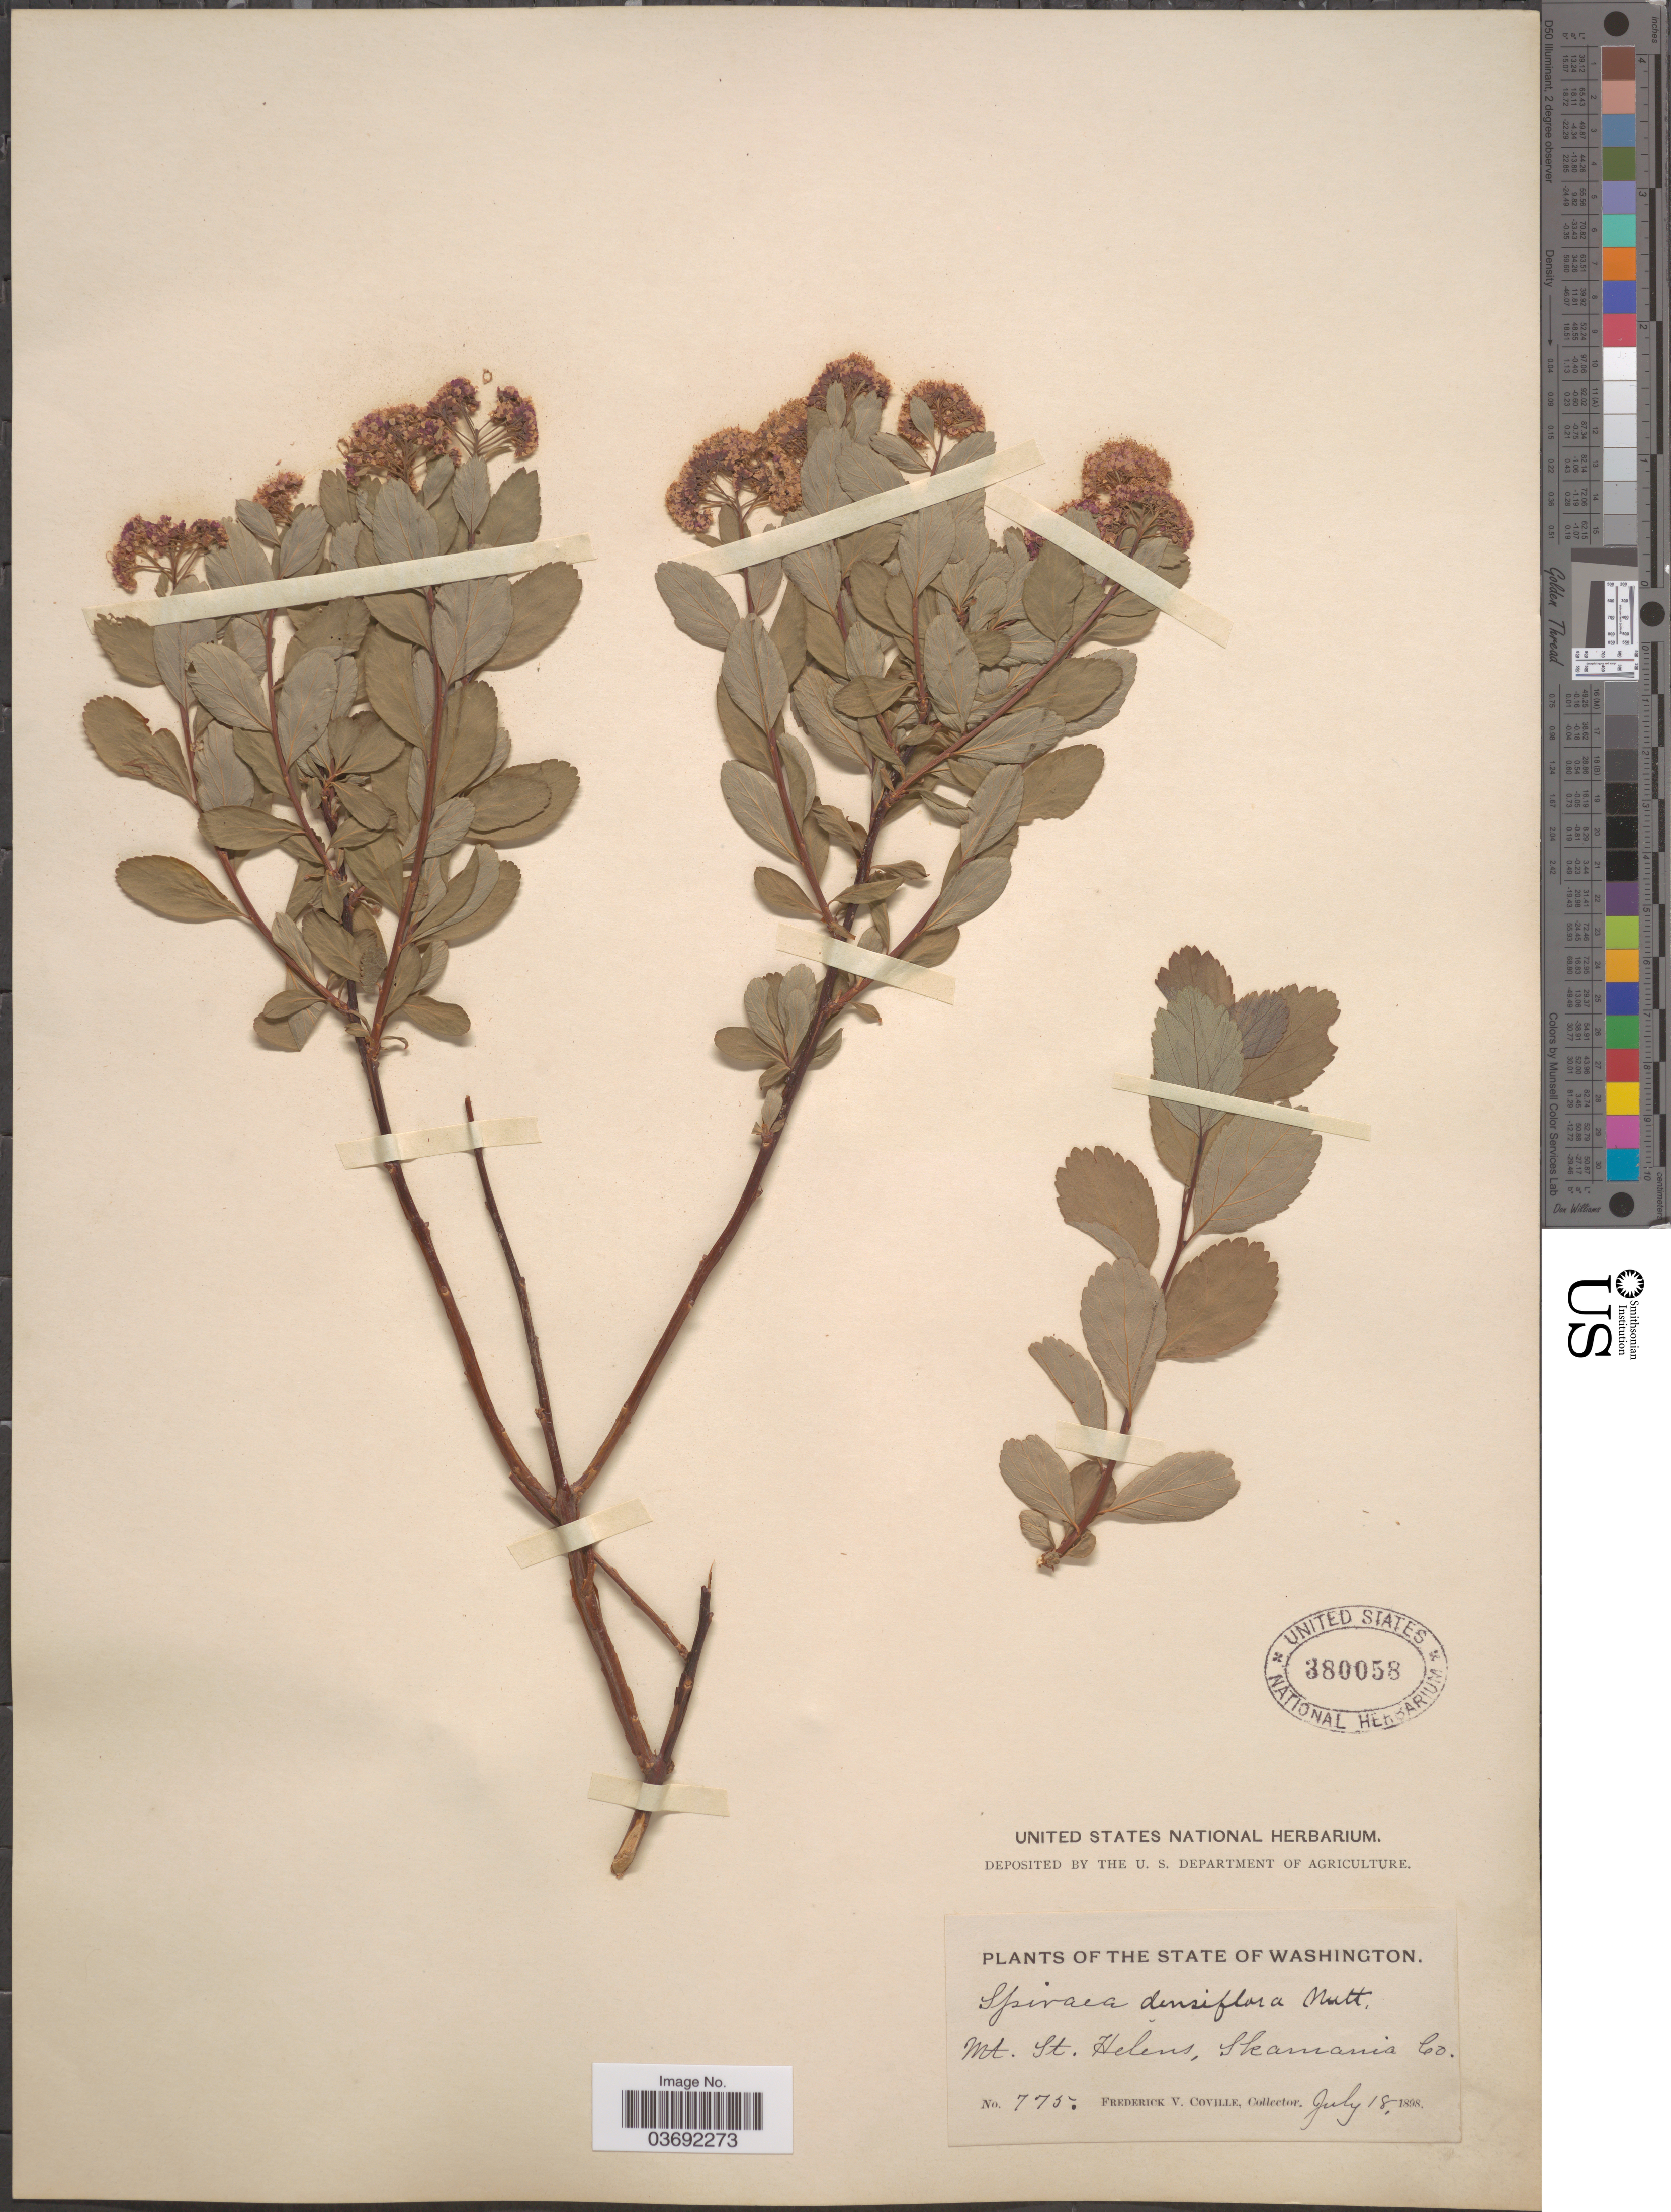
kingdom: Plantae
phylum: Tracheophyta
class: Magnoliopsida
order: Rosales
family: Rosaceae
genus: Spiraea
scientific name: Spiraea densiflora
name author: Nutt. ex Greenm.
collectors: F. V. Coville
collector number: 775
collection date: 1898-07-18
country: United States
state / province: Washington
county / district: Skamania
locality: Mt. St. Helens, Skamania Co.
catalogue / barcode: US 380058